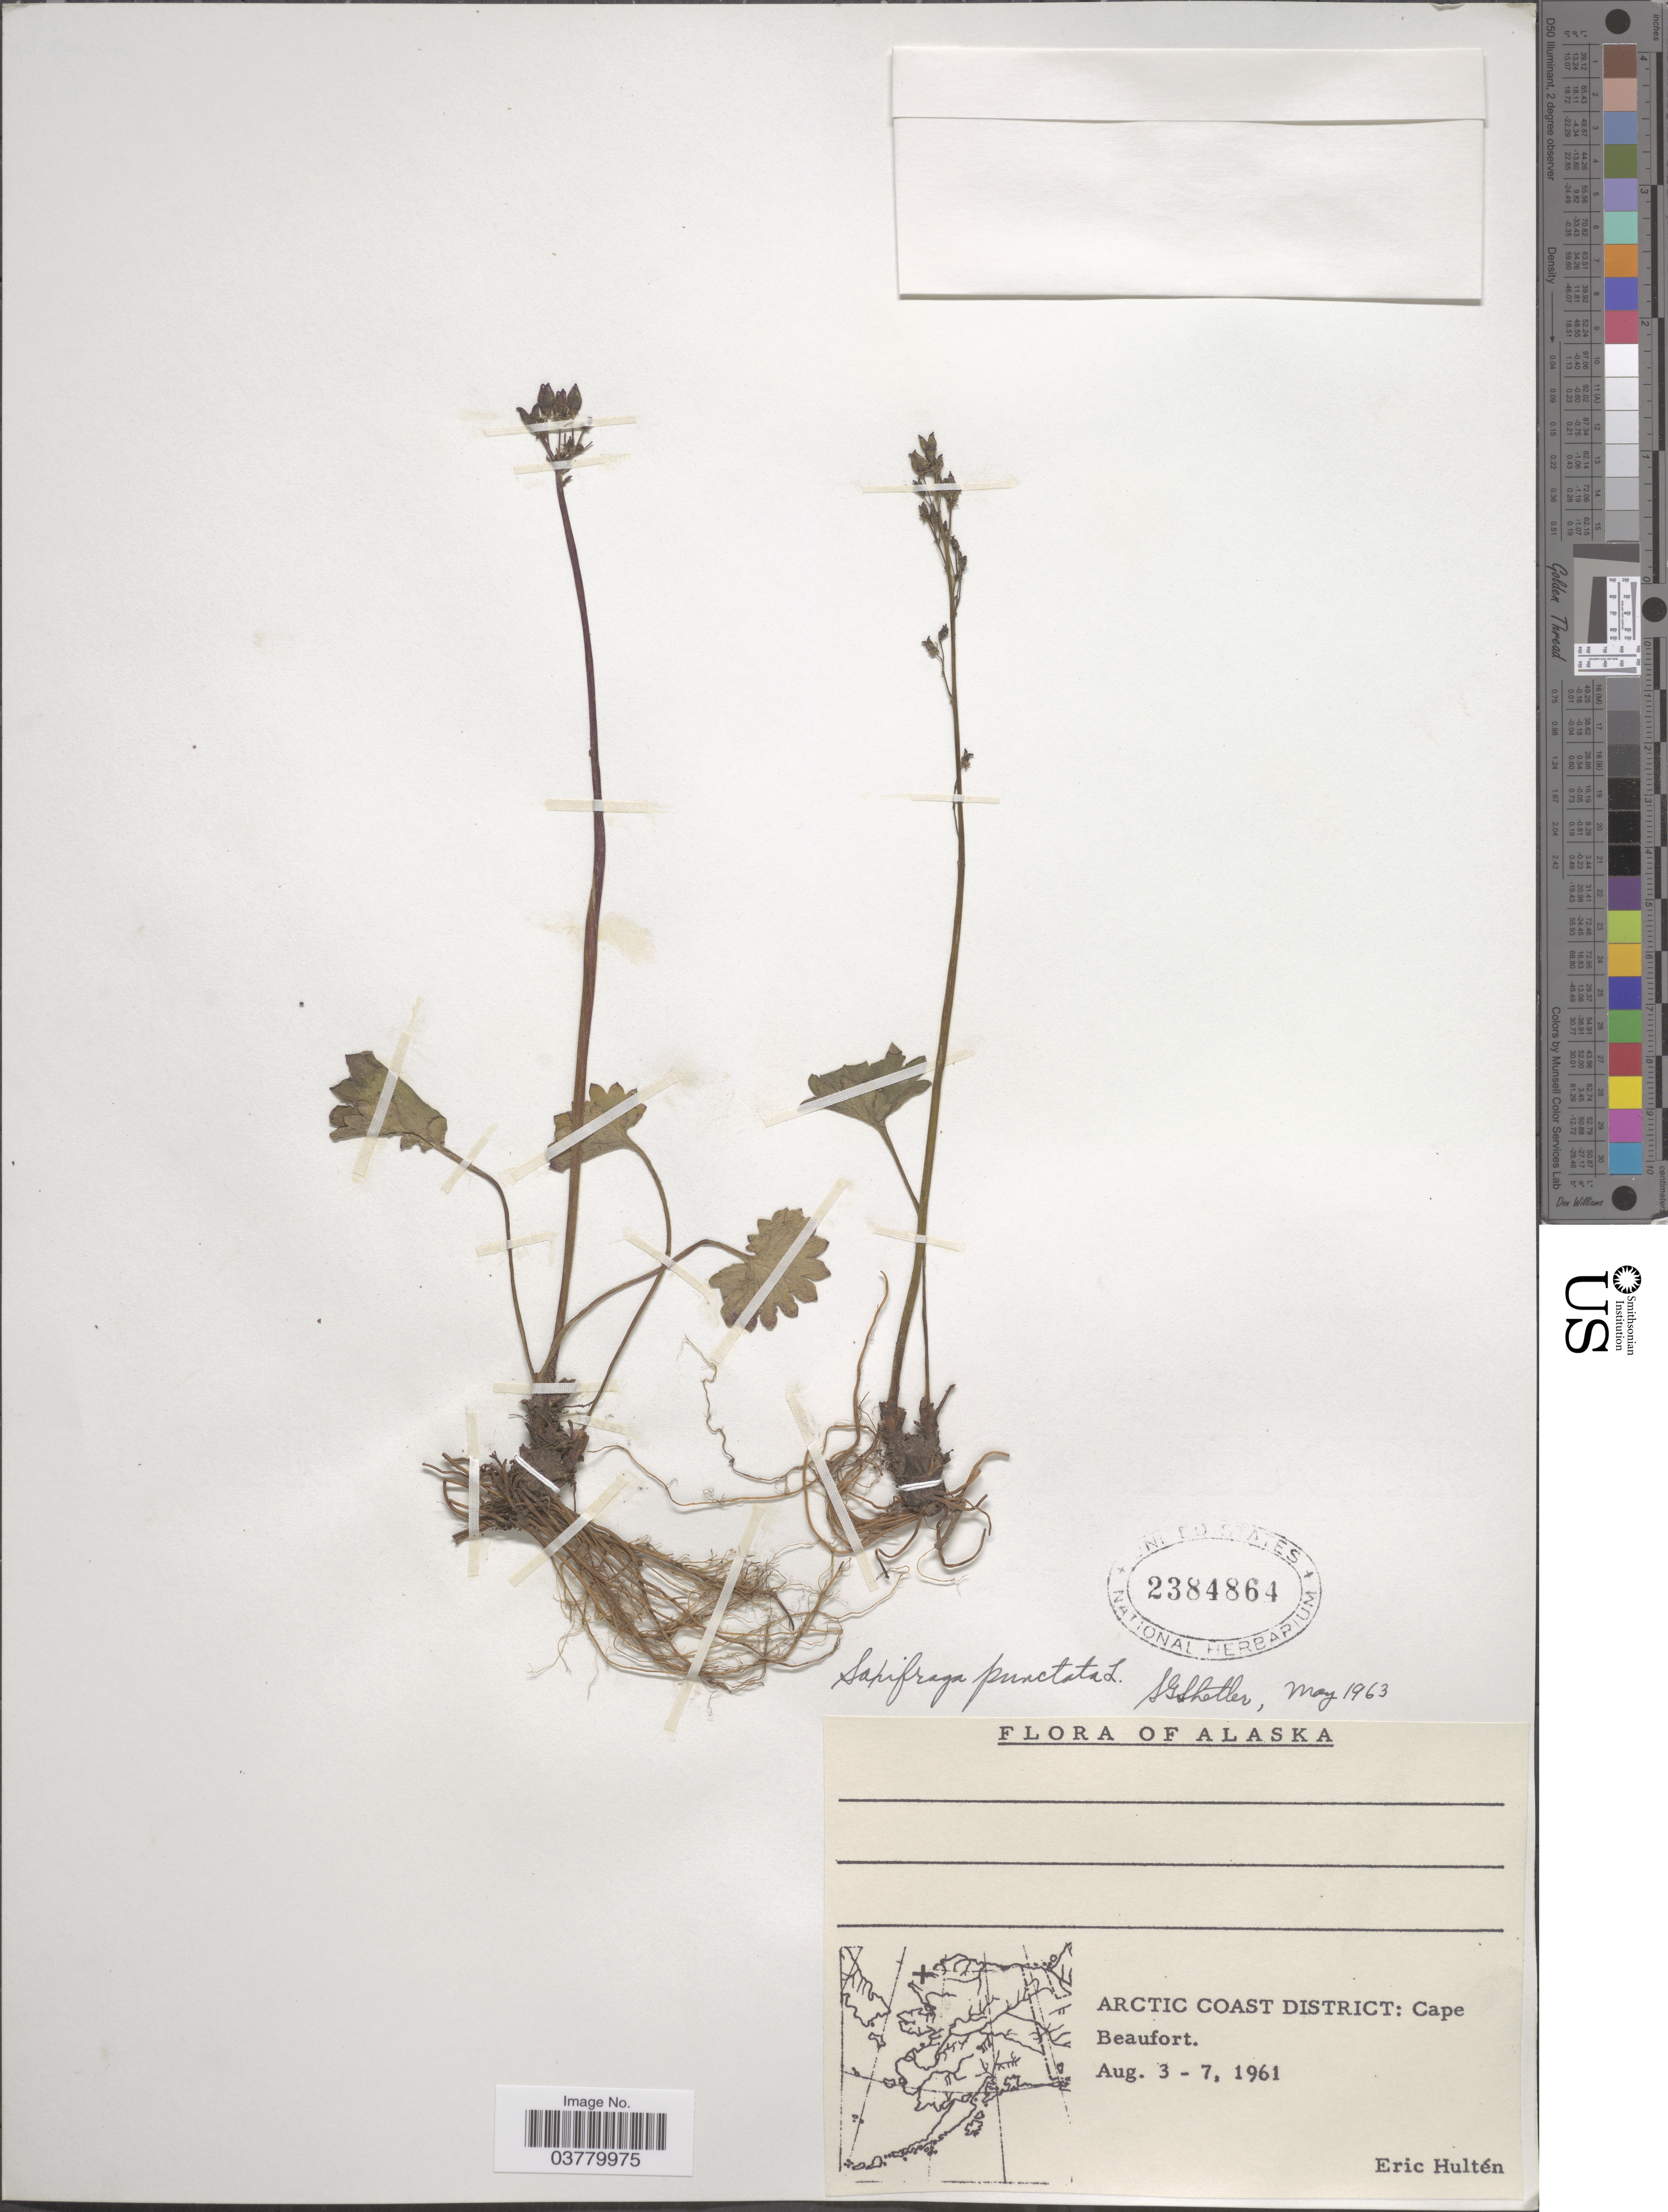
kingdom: Plantae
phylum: Tracheophyta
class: Magnoliopsida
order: Saxifragales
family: Saxifragaceae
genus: Micranthes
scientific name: Micranthes nelsoniana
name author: (D. Don) Small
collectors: E. G. Hultén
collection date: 1961-08-03/1961-08-07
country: United States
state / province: Alaska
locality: Arctic Coast District: Cape Beaufort.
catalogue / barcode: US 2384864